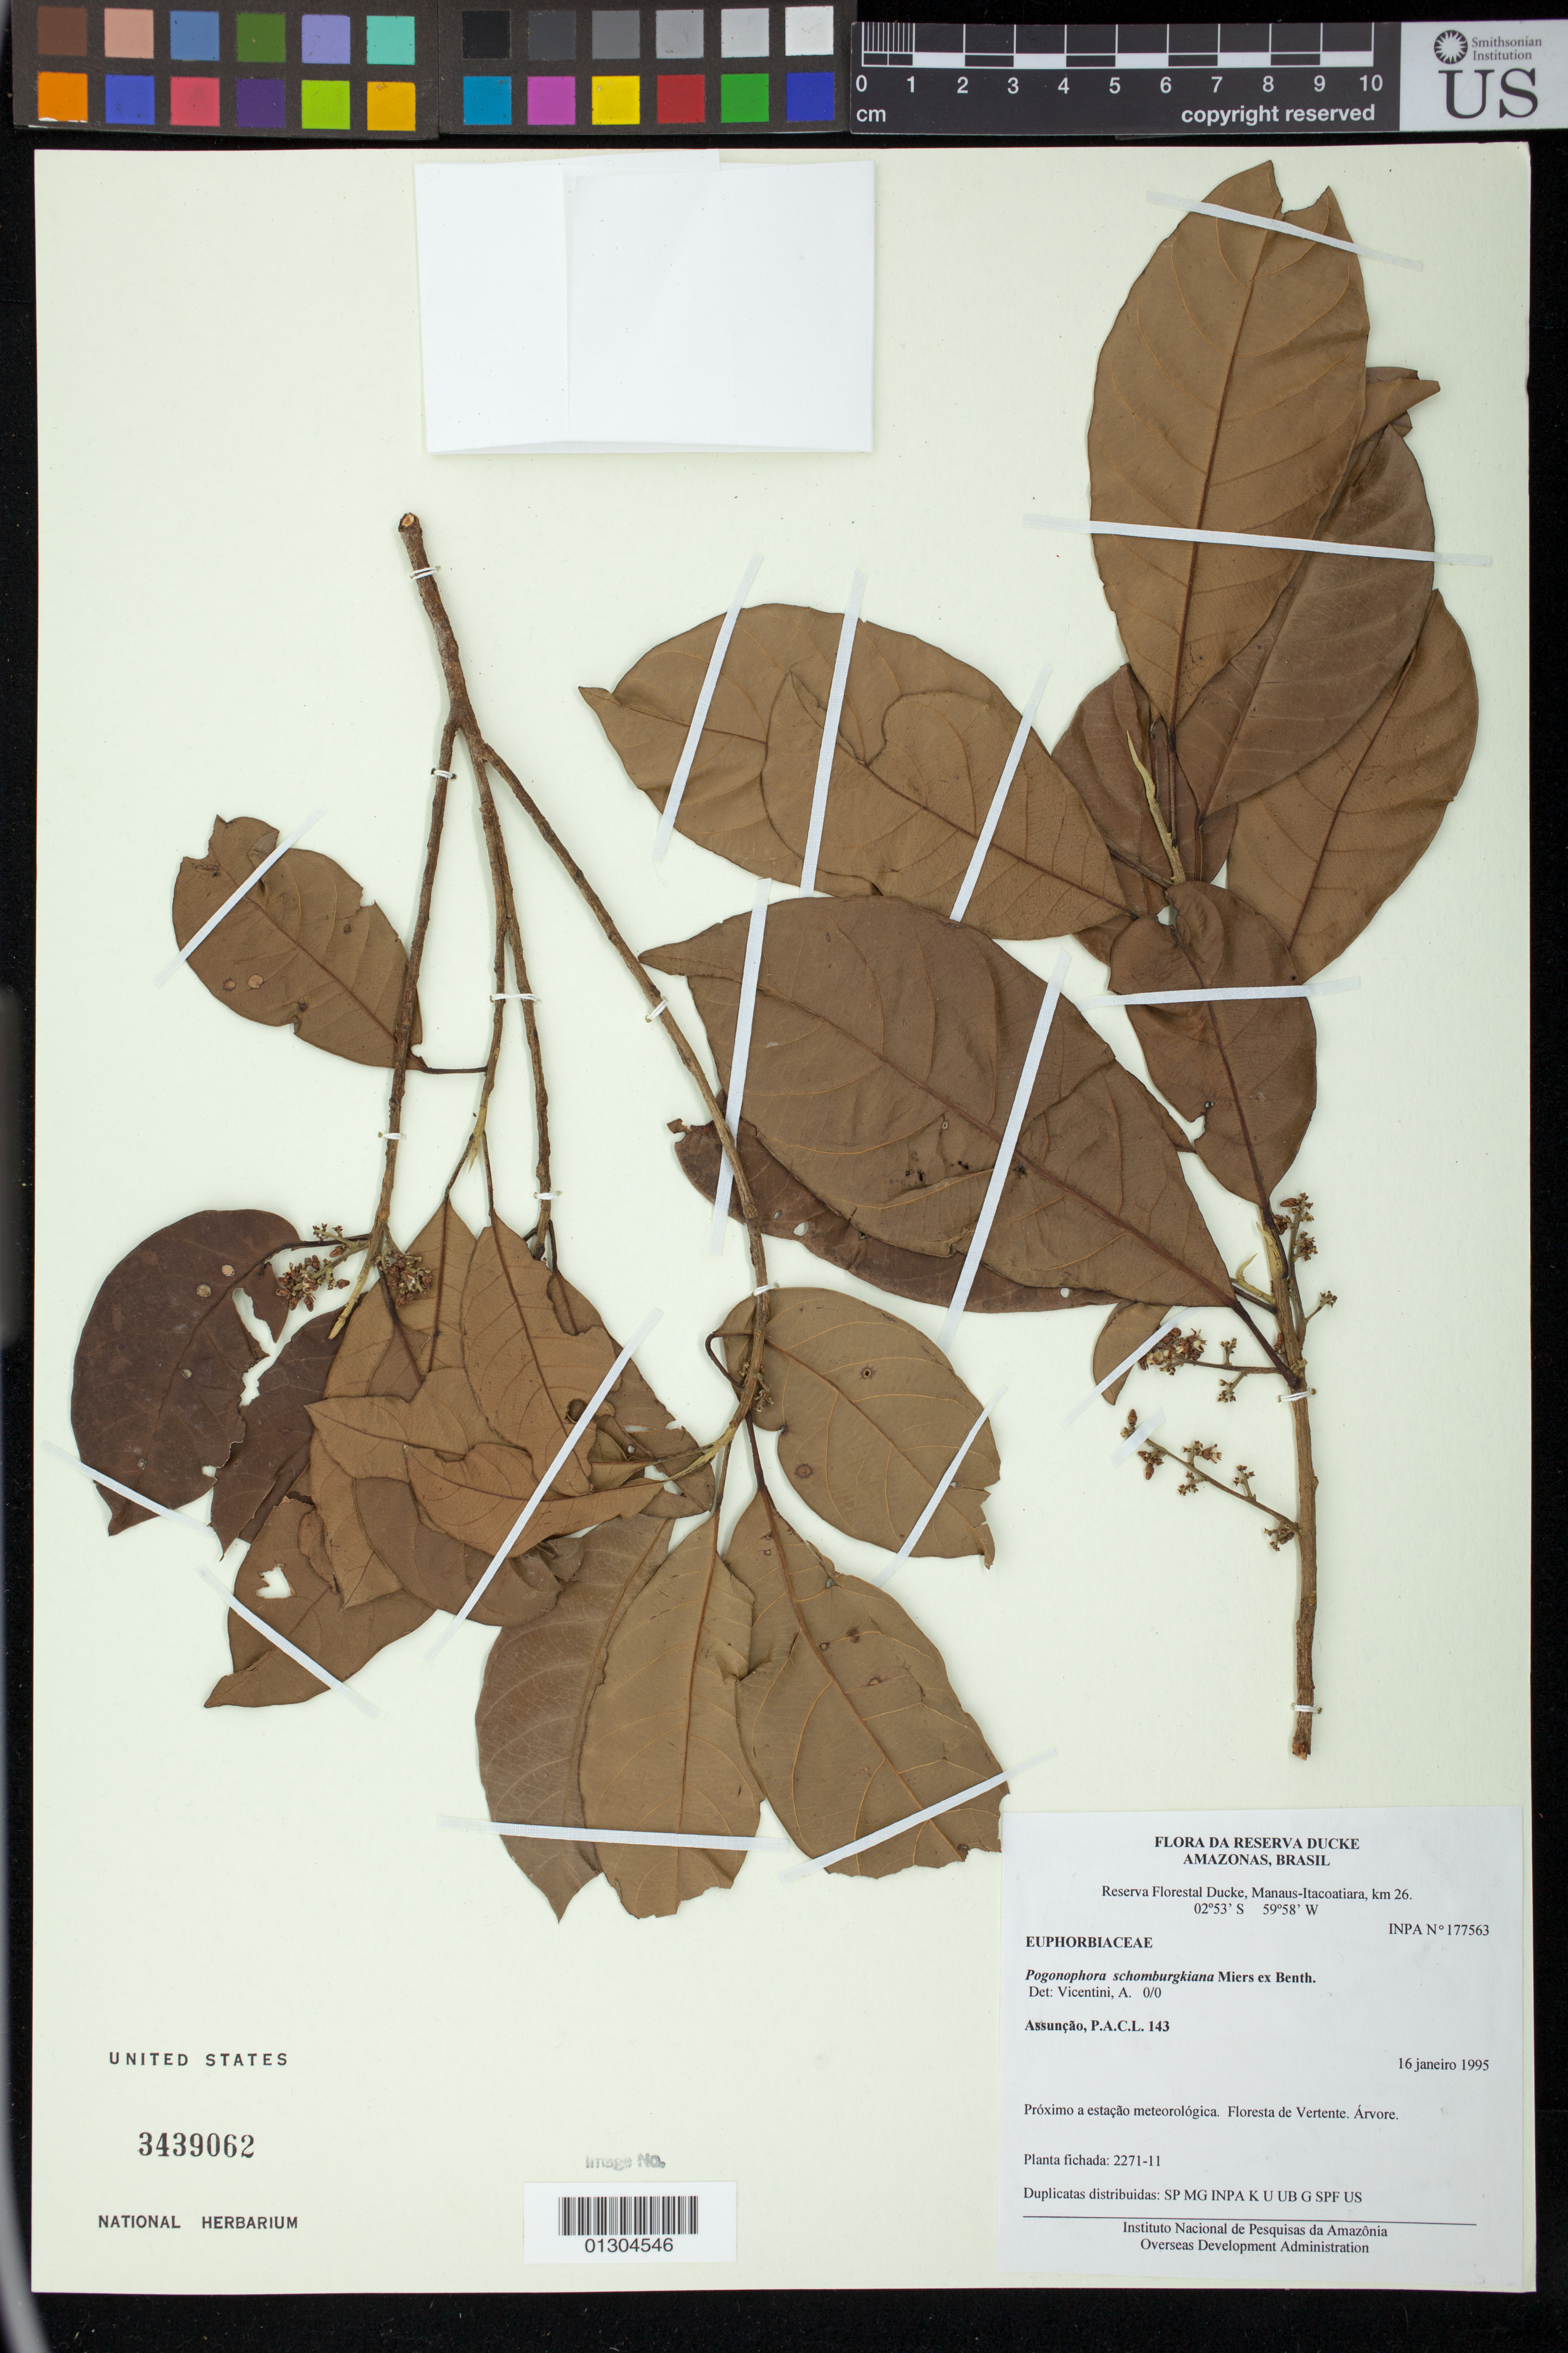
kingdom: Plantae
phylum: Tracheophyta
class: Magnoliopsida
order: Malpighiales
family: Peraceae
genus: Pogonophora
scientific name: Pogonophora schomburgkiana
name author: Miers ex Benth.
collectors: P. A. Assunçao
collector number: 143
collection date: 1995-01-16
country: Brazil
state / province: Amazonas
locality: Proximo a estacao meteorologica. Floresta de Vertente. Arvore.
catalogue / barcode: US 3439062